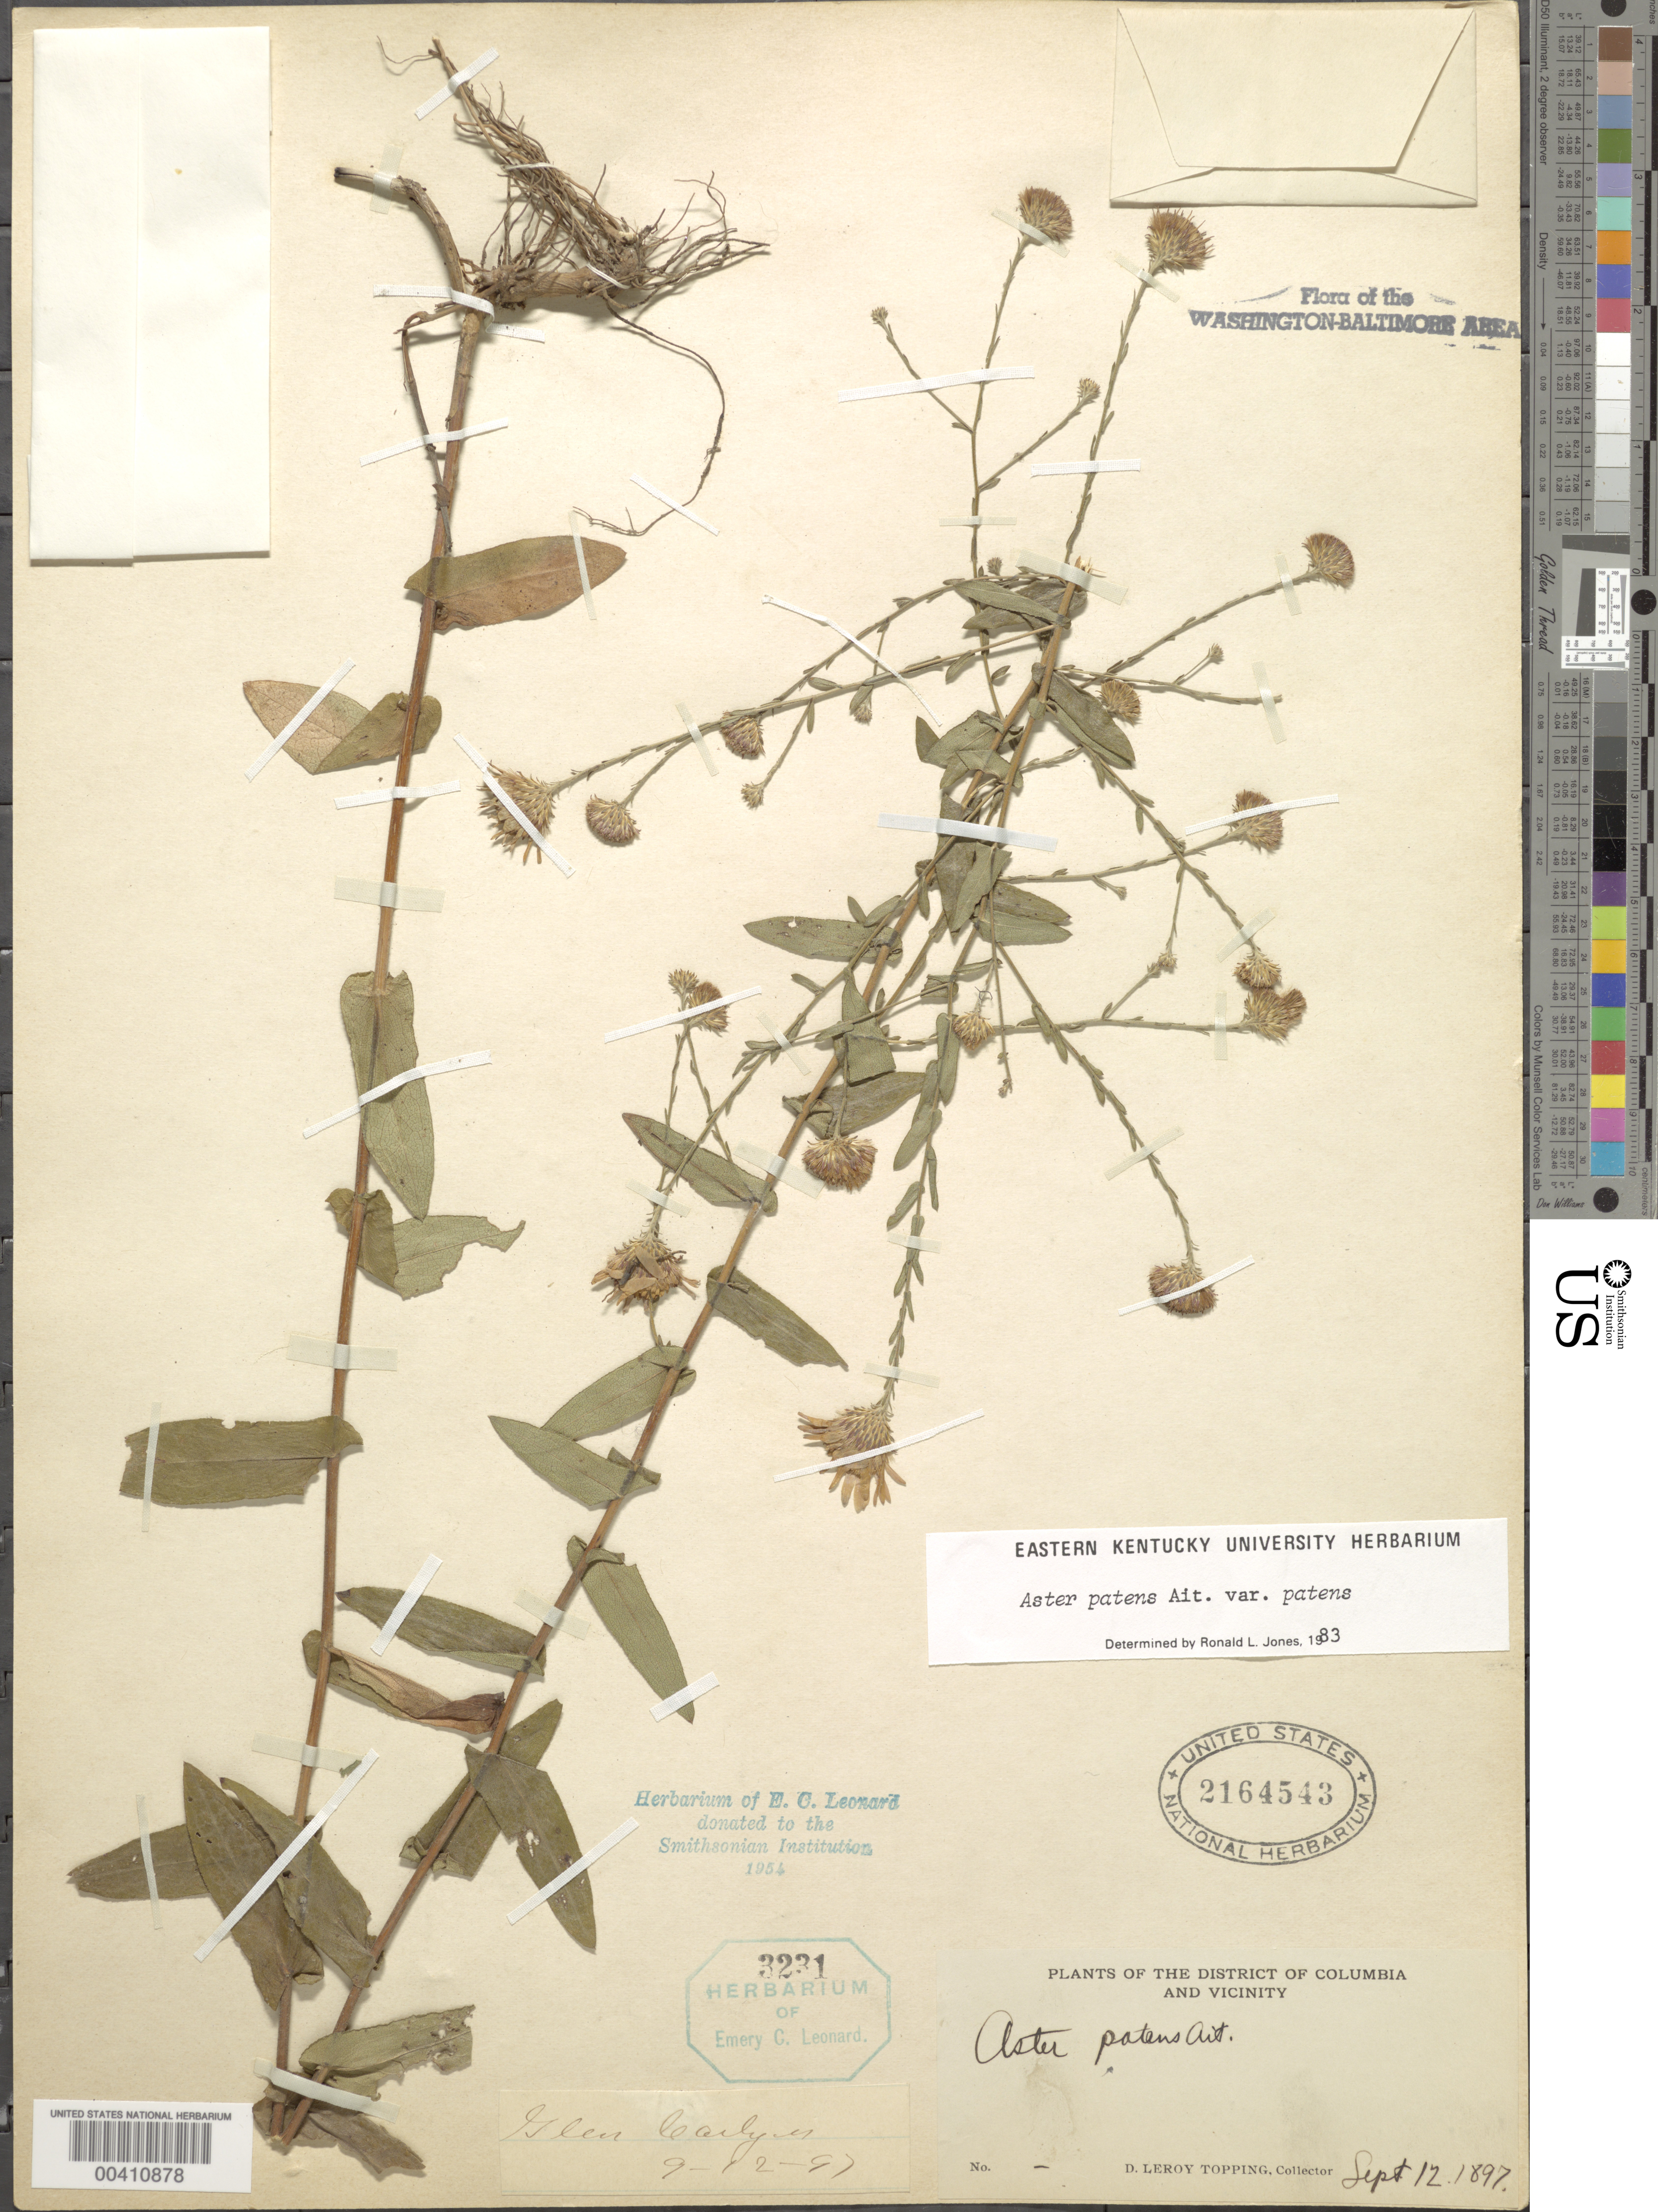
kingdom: Plantae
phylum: Tracheophyta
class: Magnoliopsida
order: Asterales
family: Asteraceae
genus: Symphyotrichum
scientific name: Symphyotrichum patens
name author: (Aiton) G.L. Nesom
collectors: D. L. Topping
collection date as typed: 12 Sep 1897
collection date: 1897-09-12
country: United States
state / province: Virginia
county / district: Arlington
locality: Glen Carlyn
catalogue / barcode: US 2164543